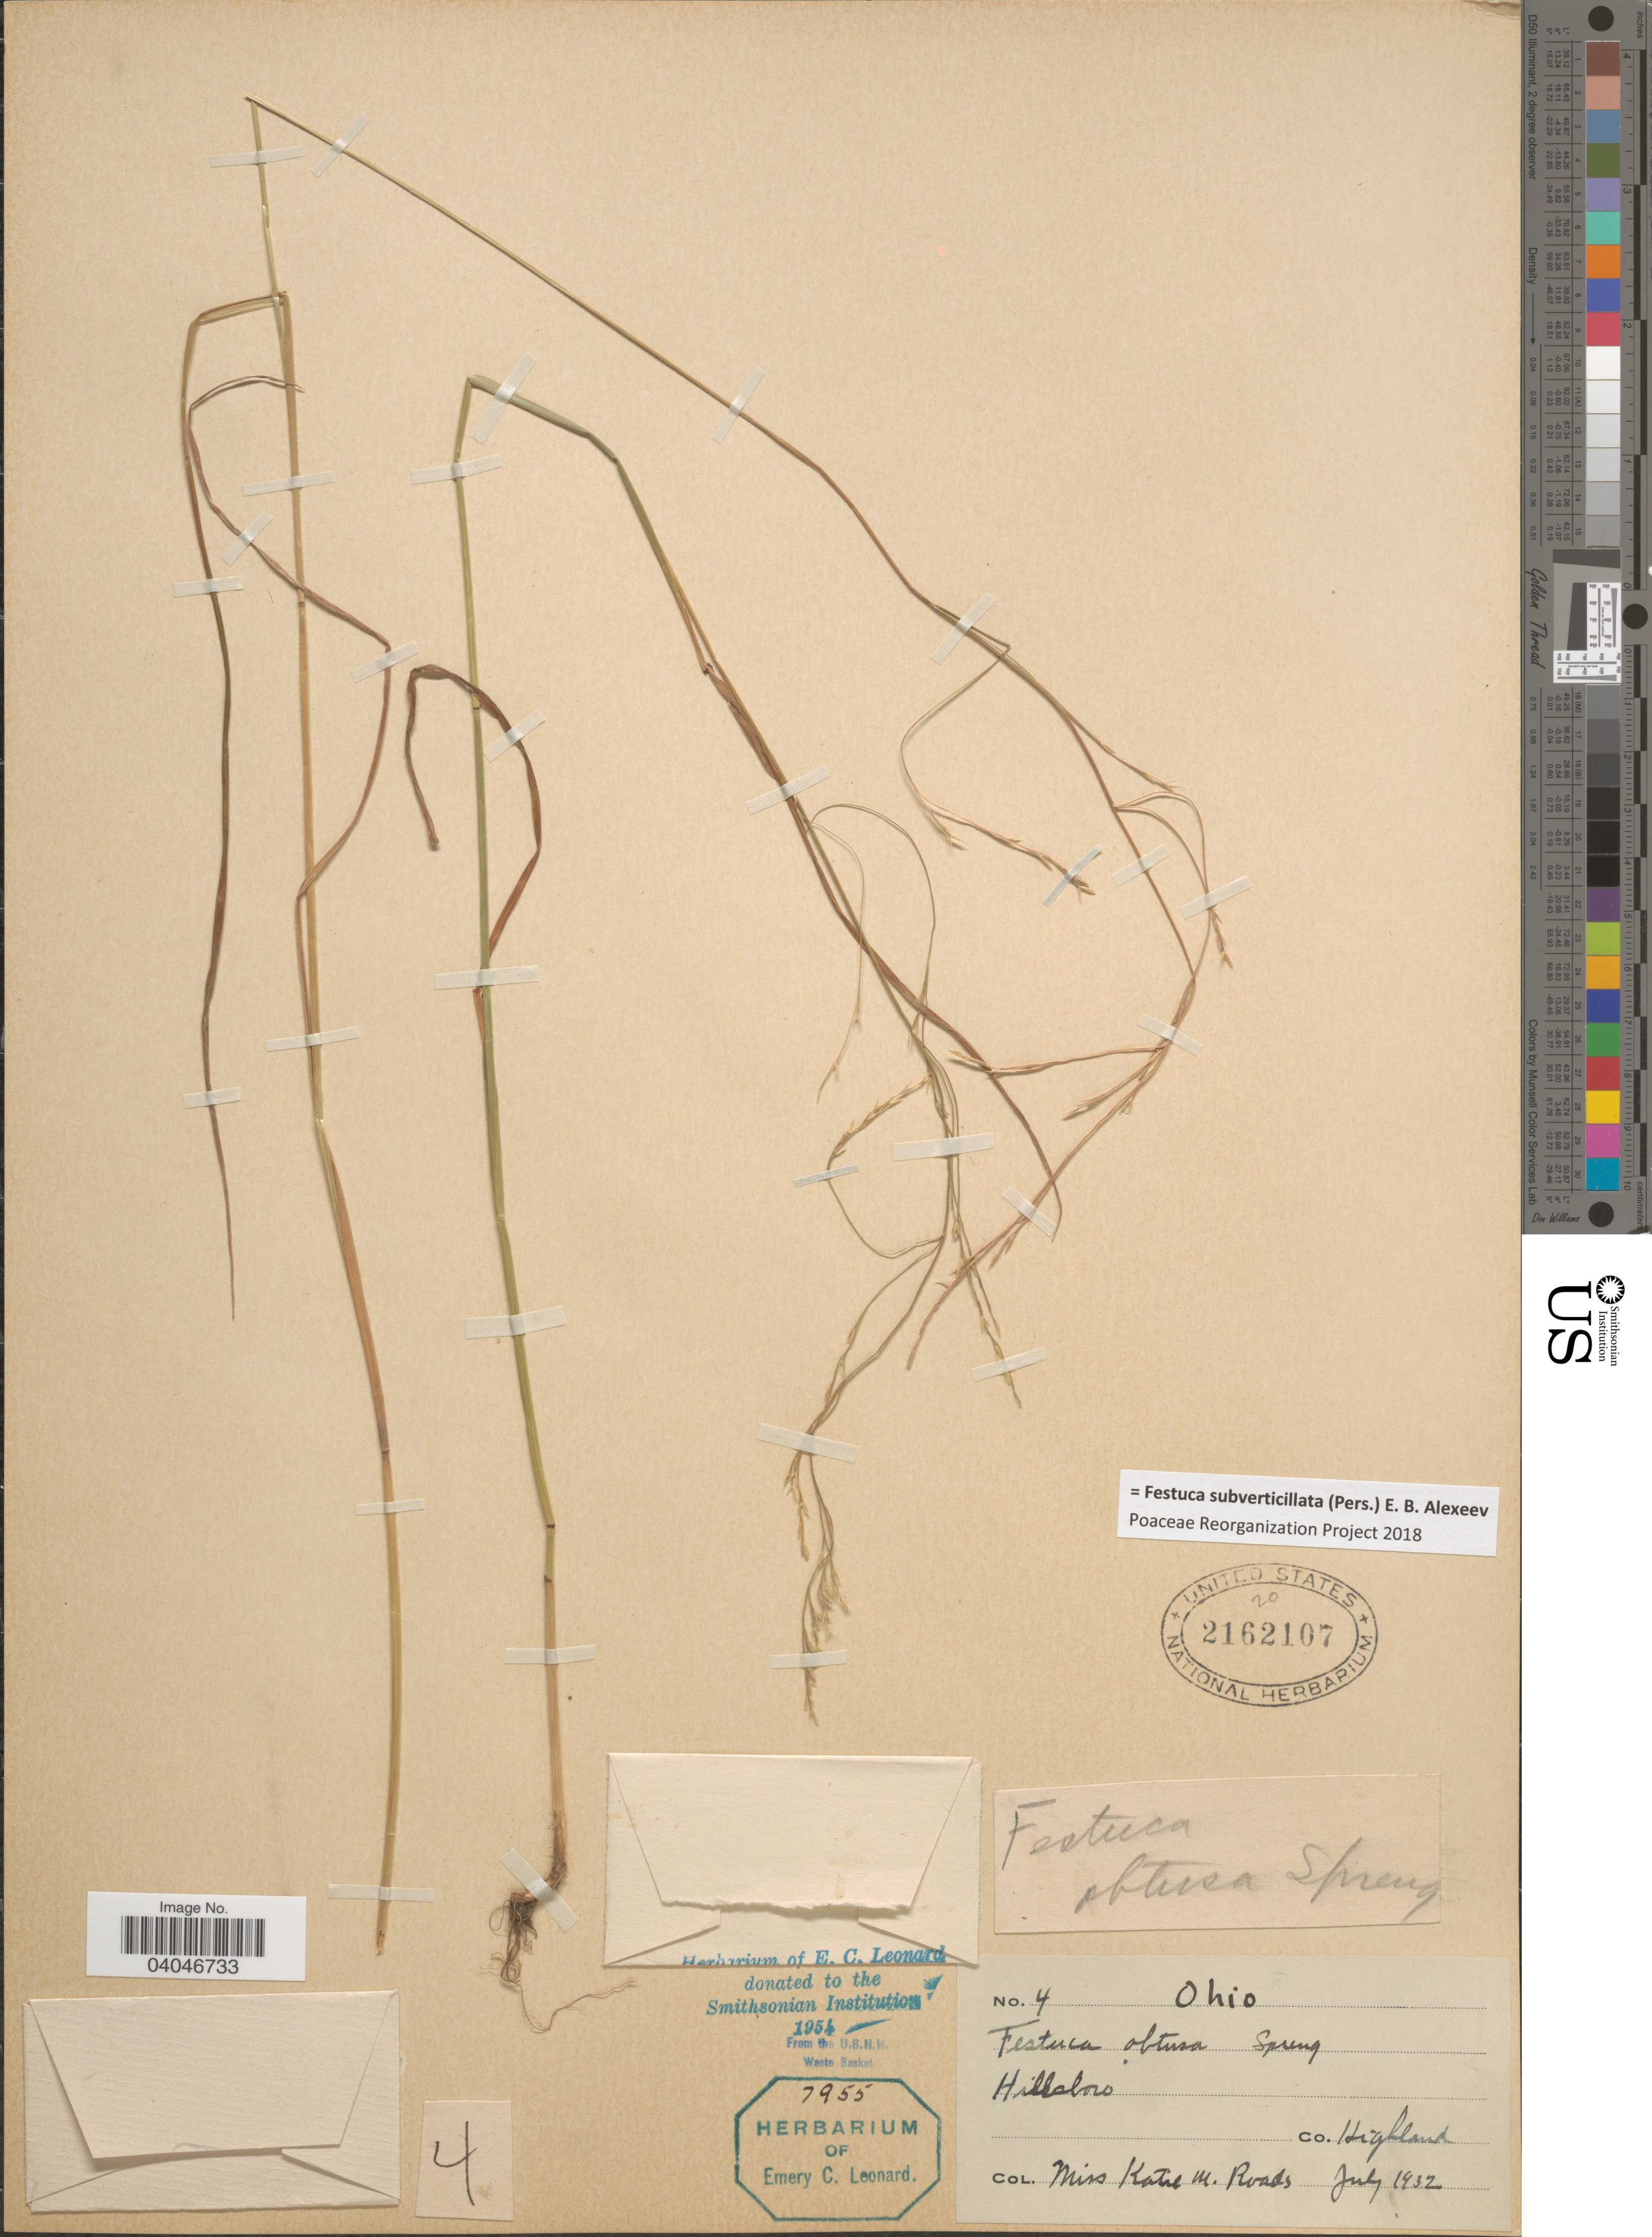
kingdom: Plantae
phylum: Tracheophyta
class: Liliopsida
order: Poales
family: Poaceae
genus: Festuca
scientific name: Festuca subverticillata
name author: (Pers.) E.B. Alexeev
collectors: K. Roads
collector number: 4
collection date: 1932-07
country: United States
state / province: Ohio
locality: Hillsboro. Co. Highland.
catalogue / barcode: US 2162107